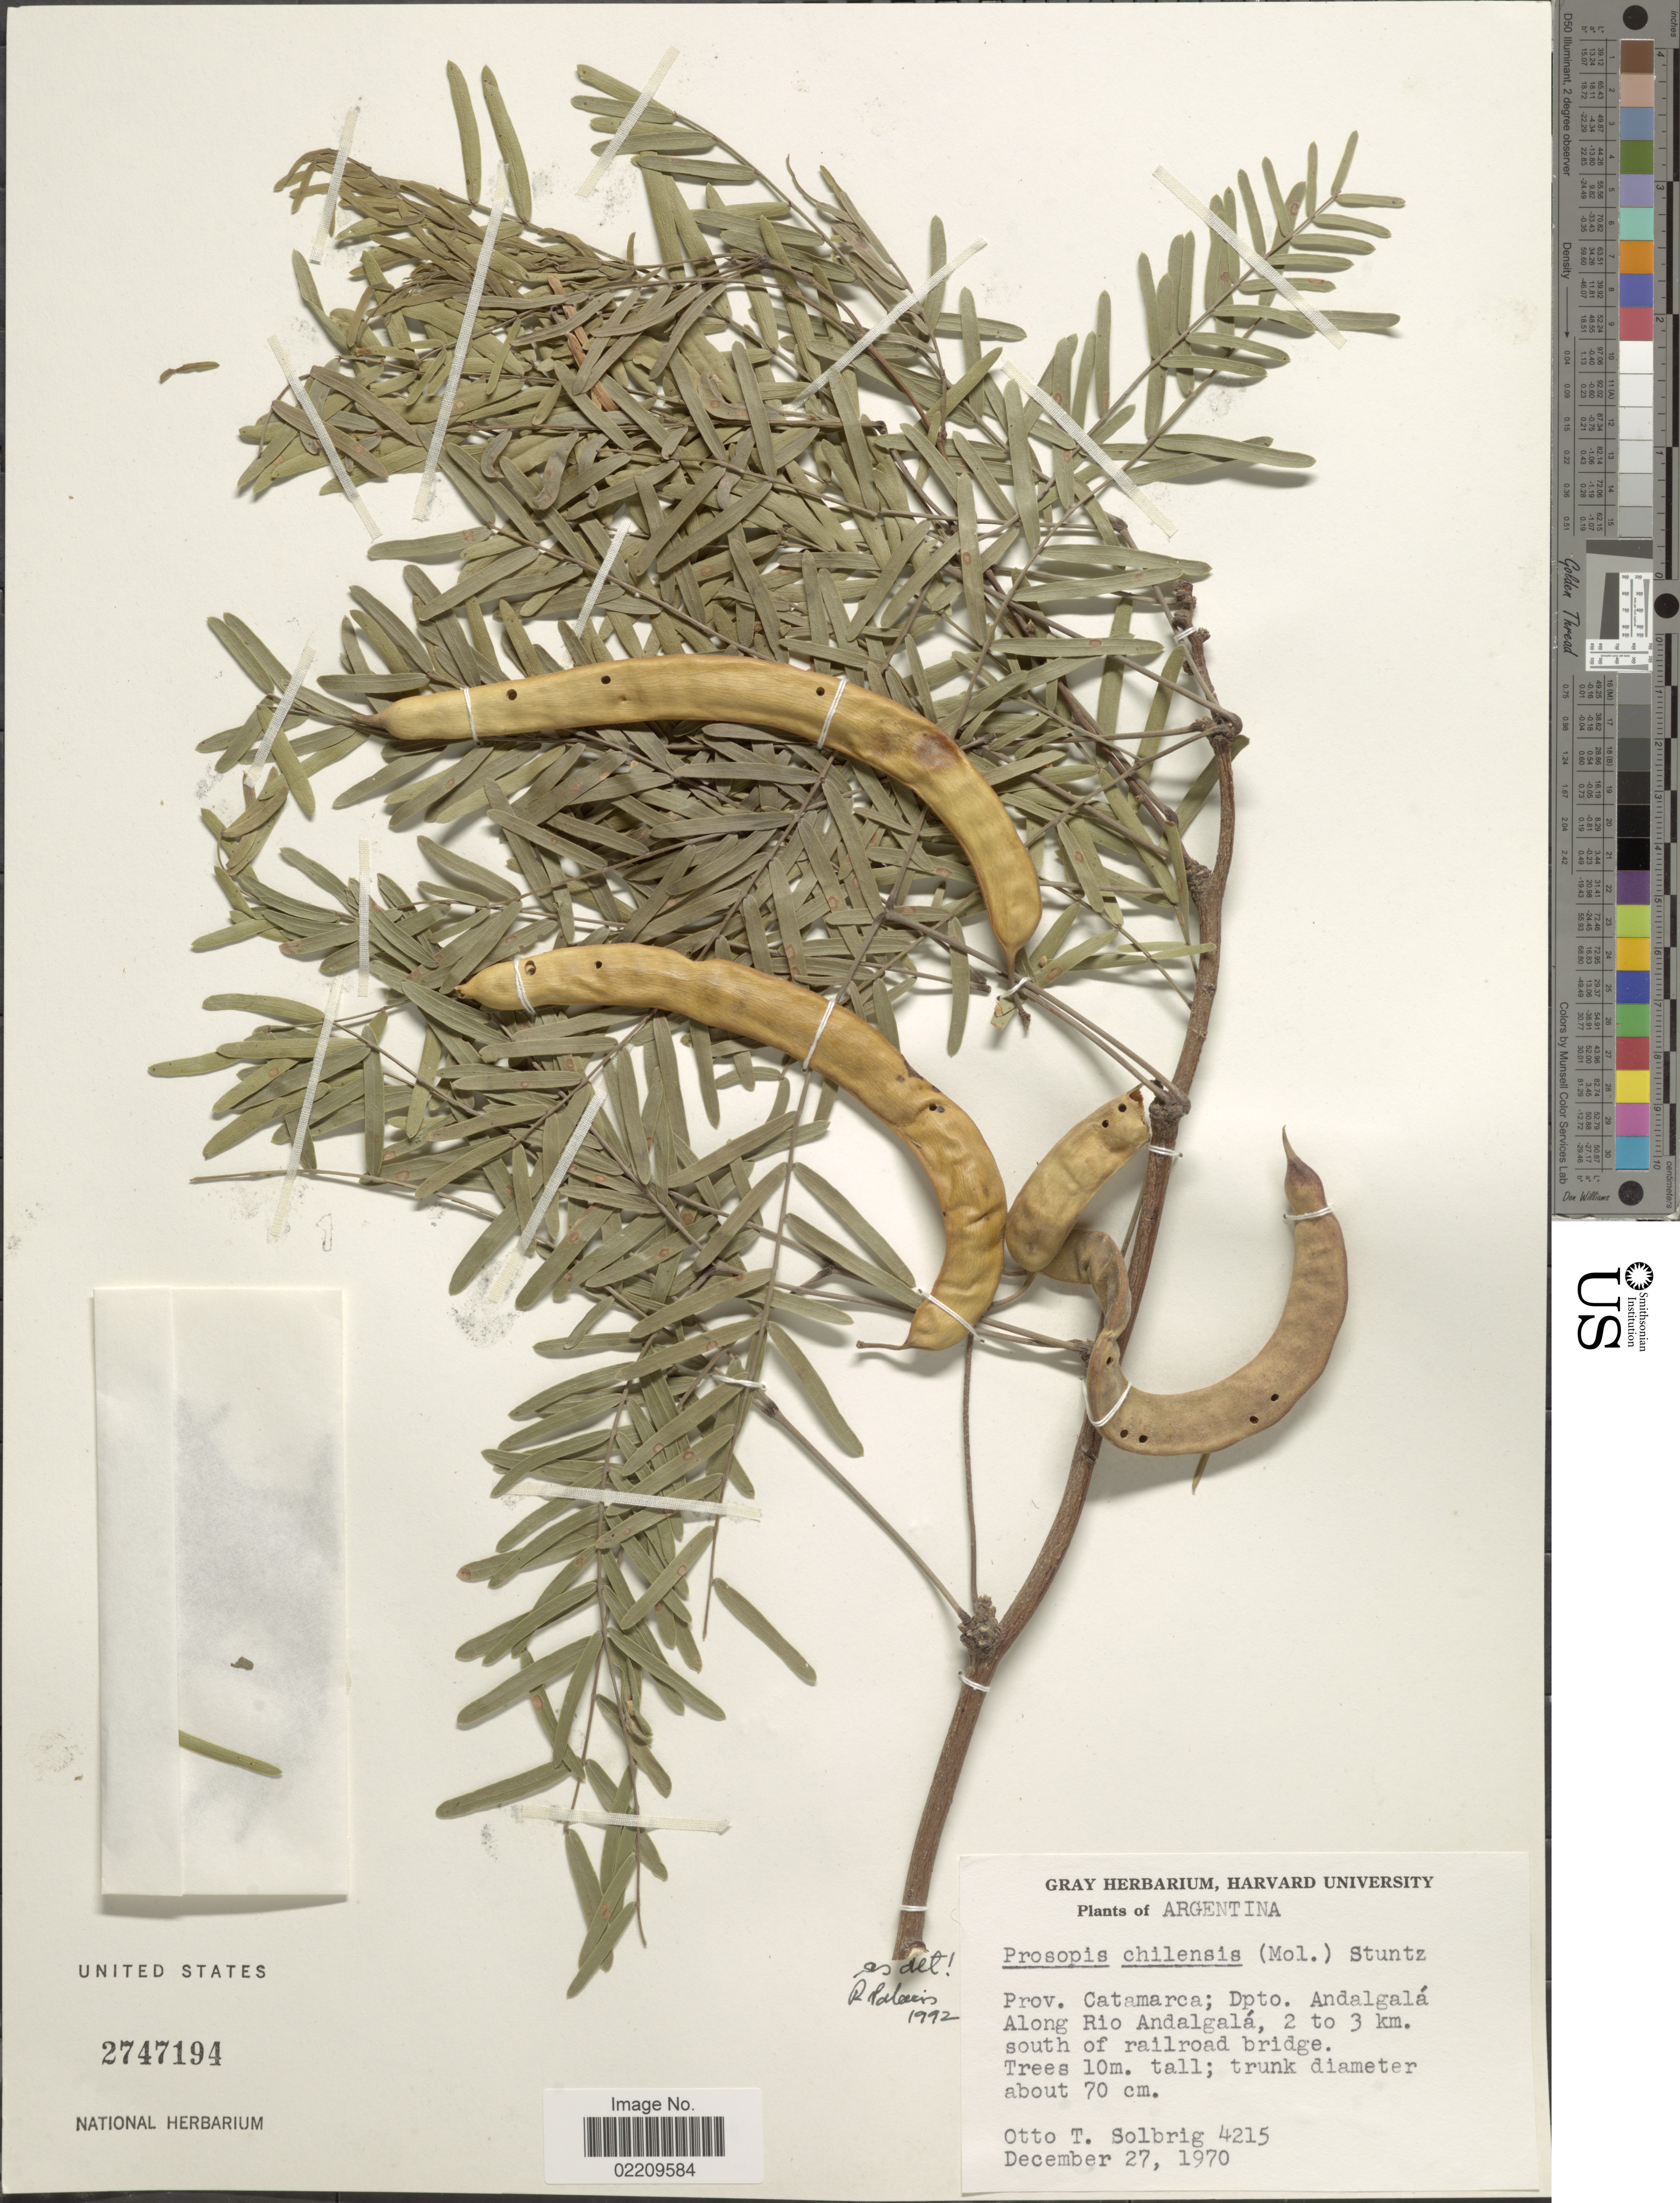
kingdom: Plantae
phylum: Tracheophyta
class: Magnoliopsida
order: Fabales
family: Fabaceae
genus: Neltuma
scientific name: Neltuma chilensis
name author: (Molina) C. E. Hughes & G.P. Lewis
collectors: O. T. Solbrig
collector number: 4215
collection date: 1970-12-27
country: Argentina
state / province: Catamarca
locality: Dpto. Andalgala, Along Rio Andalgala, 2 to 3 km. south of railroad bridge.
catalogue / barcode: US 2747194